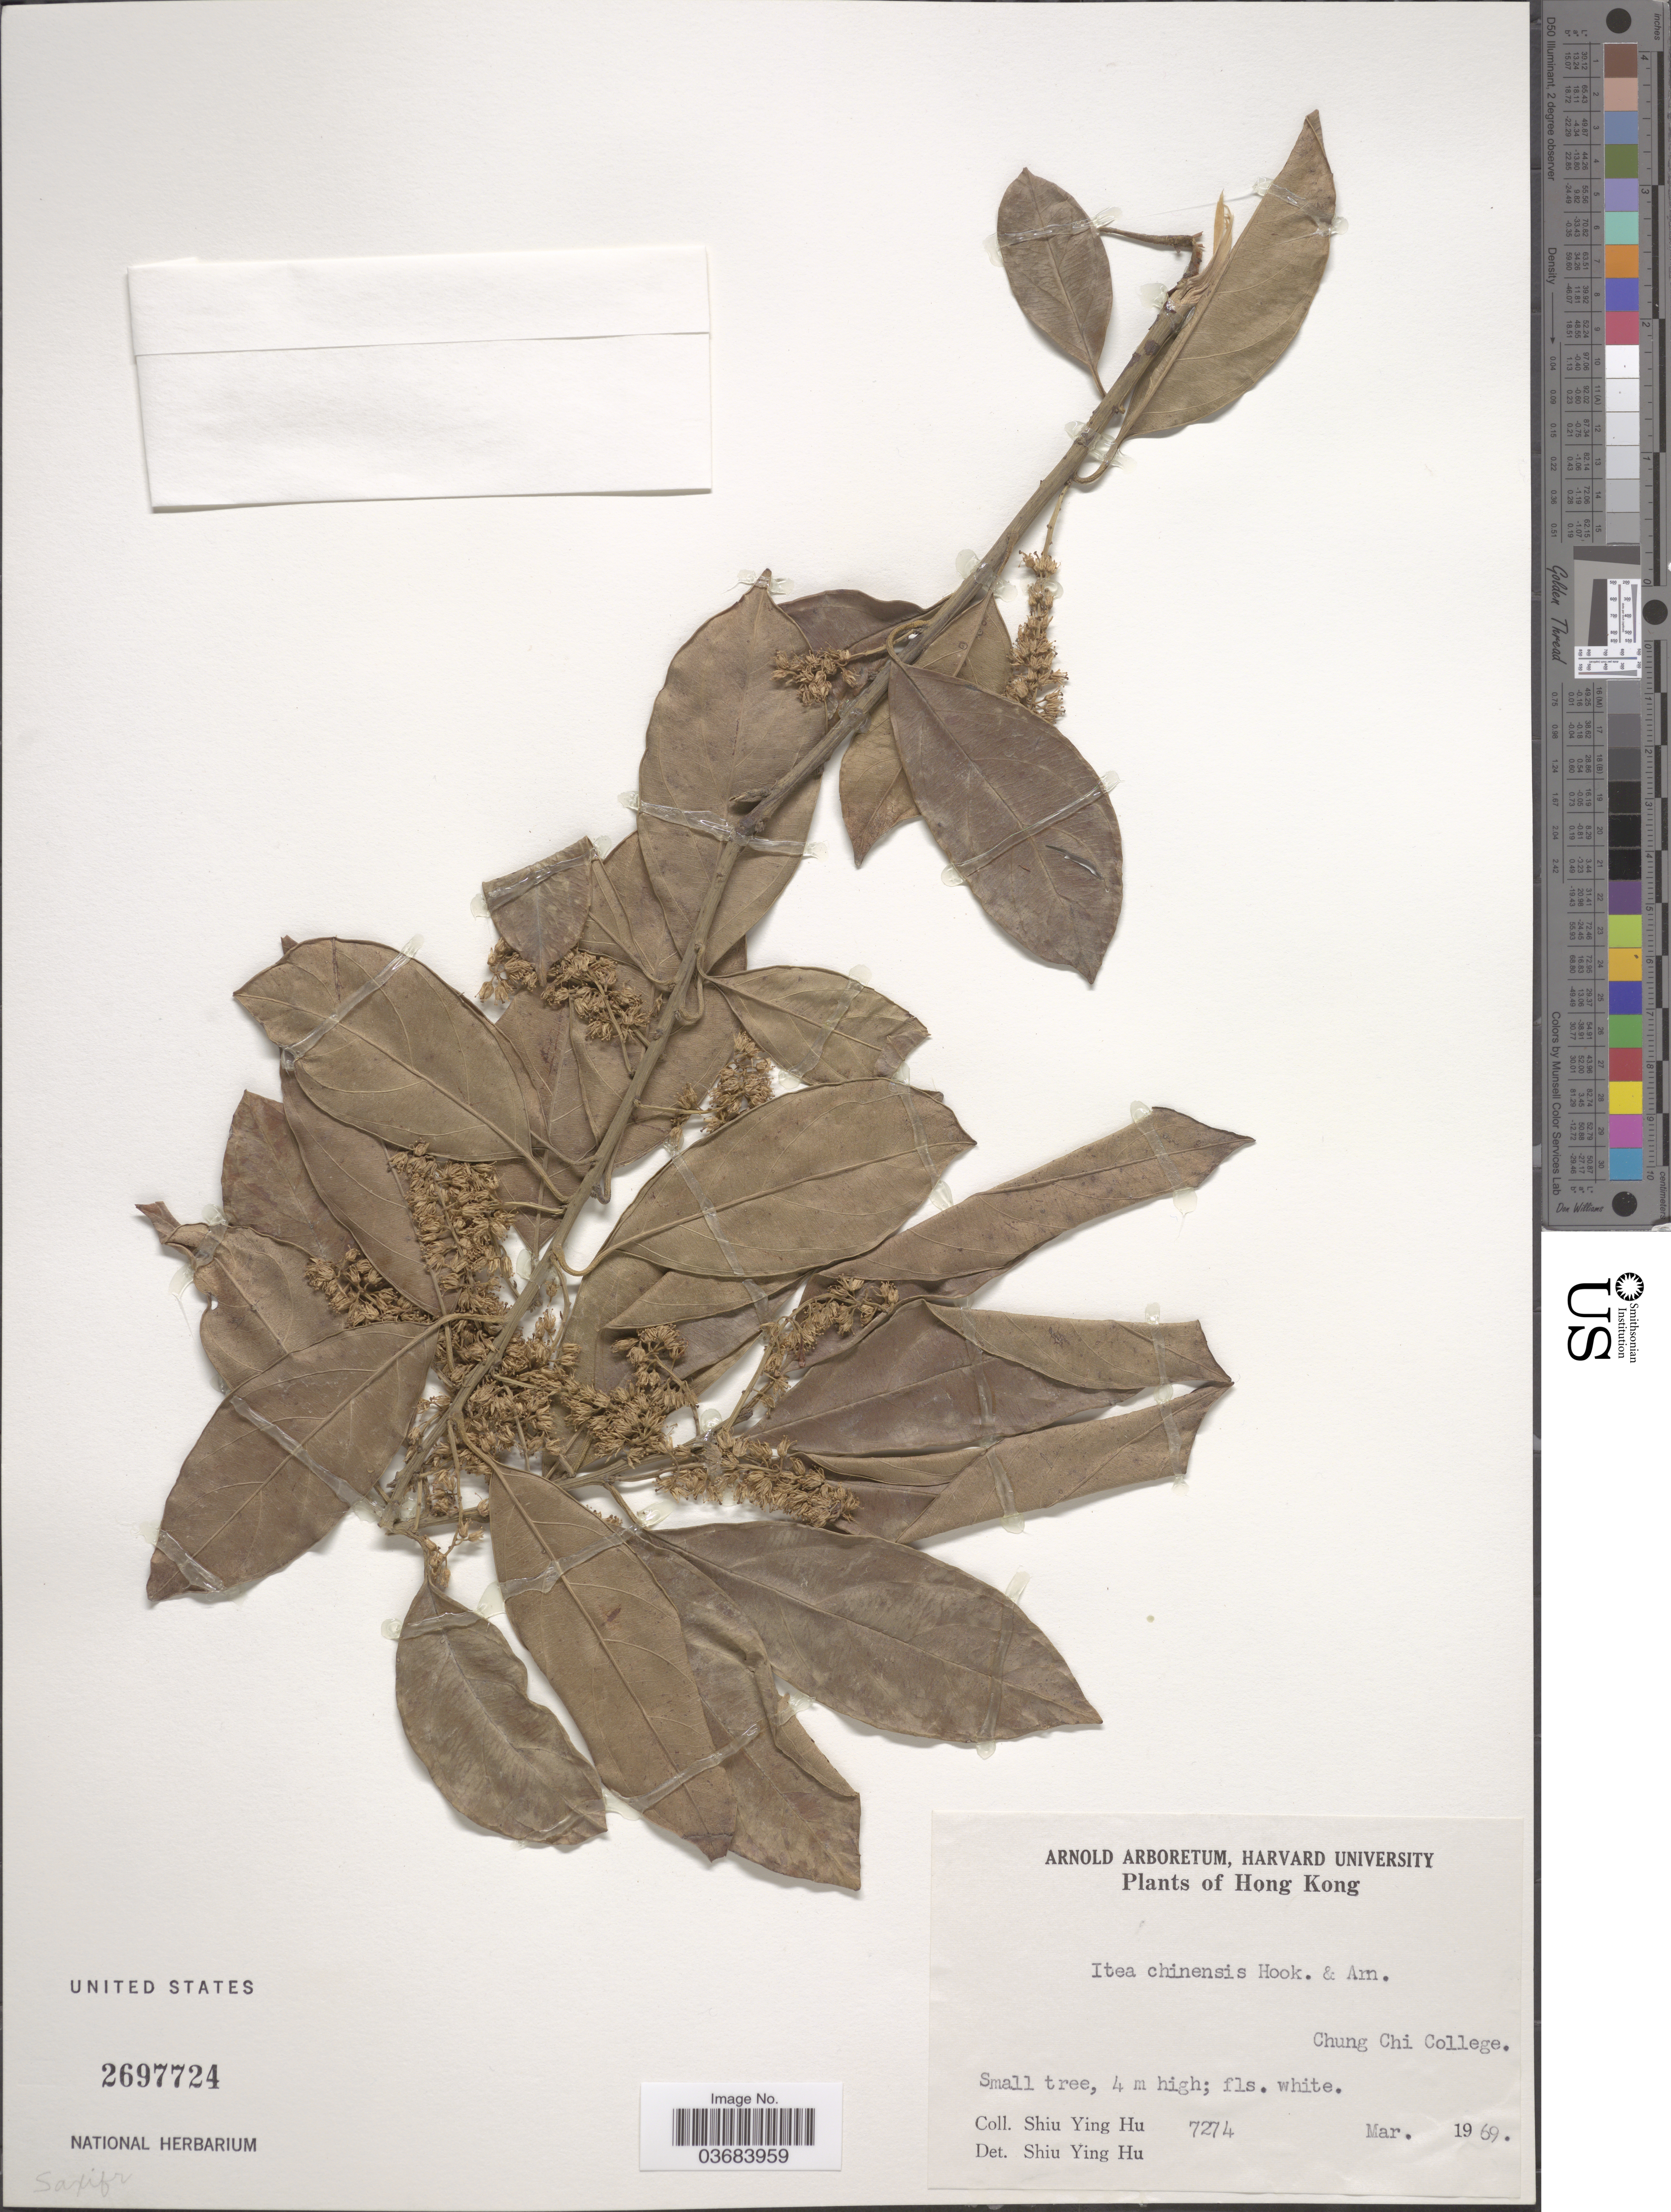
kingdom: Plantae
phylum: Tracheophyta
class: Magnoliopsida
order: Saxifragales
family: Iteaceae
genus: Itea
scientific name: Itea chinensis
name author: W. Hook. & H.J. Arn.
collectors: S. Y. Hu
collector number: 7274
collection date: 1969-03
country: China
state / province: Hong Kong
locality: Chung Chi College.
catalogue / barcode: US 2697724